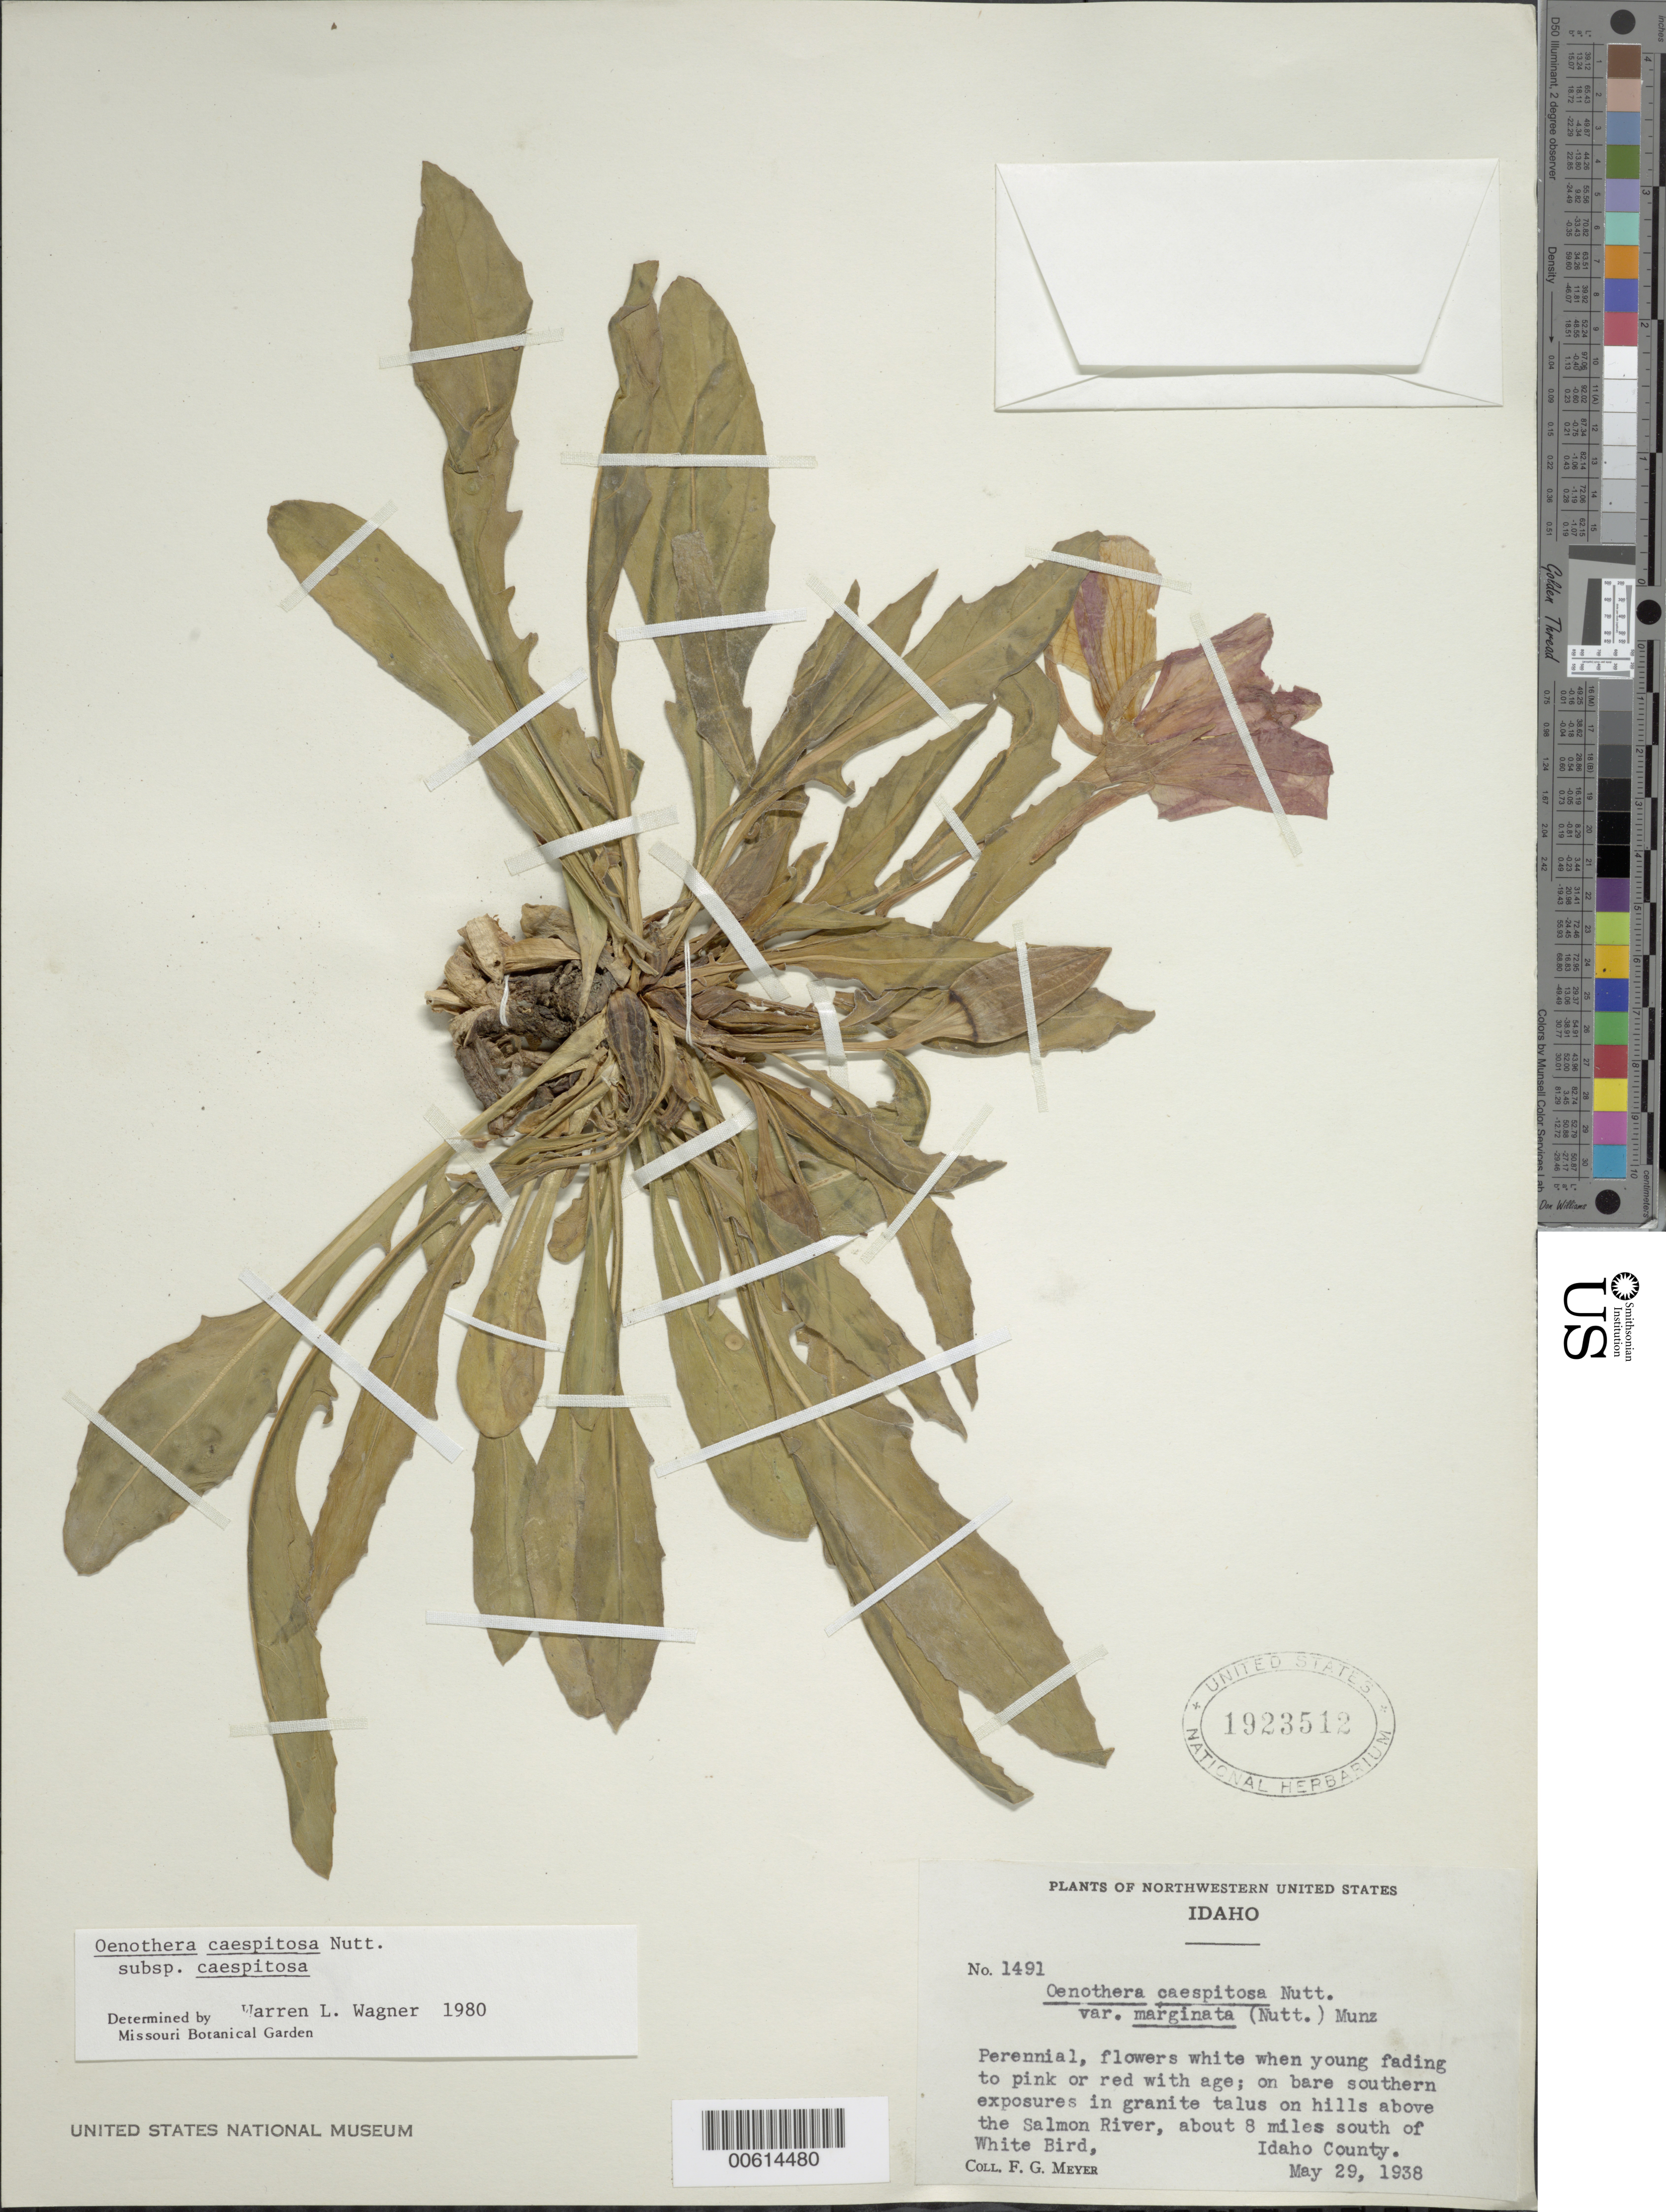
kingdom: Plantae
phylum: Tracheophyta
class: Magnoliopsida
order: Myrtales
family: Onagraceae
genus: Oenothera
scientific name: Oenothera cespitosa subsp. cespitosa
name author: Nutt.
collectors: F. G. Meyer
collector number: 1491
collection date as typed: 29 May 1938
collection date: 1938-05-29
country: United States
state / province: Idaho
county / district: Idaho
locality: Salmon River, 8 mi S of White Bird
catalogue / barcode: US 1923512